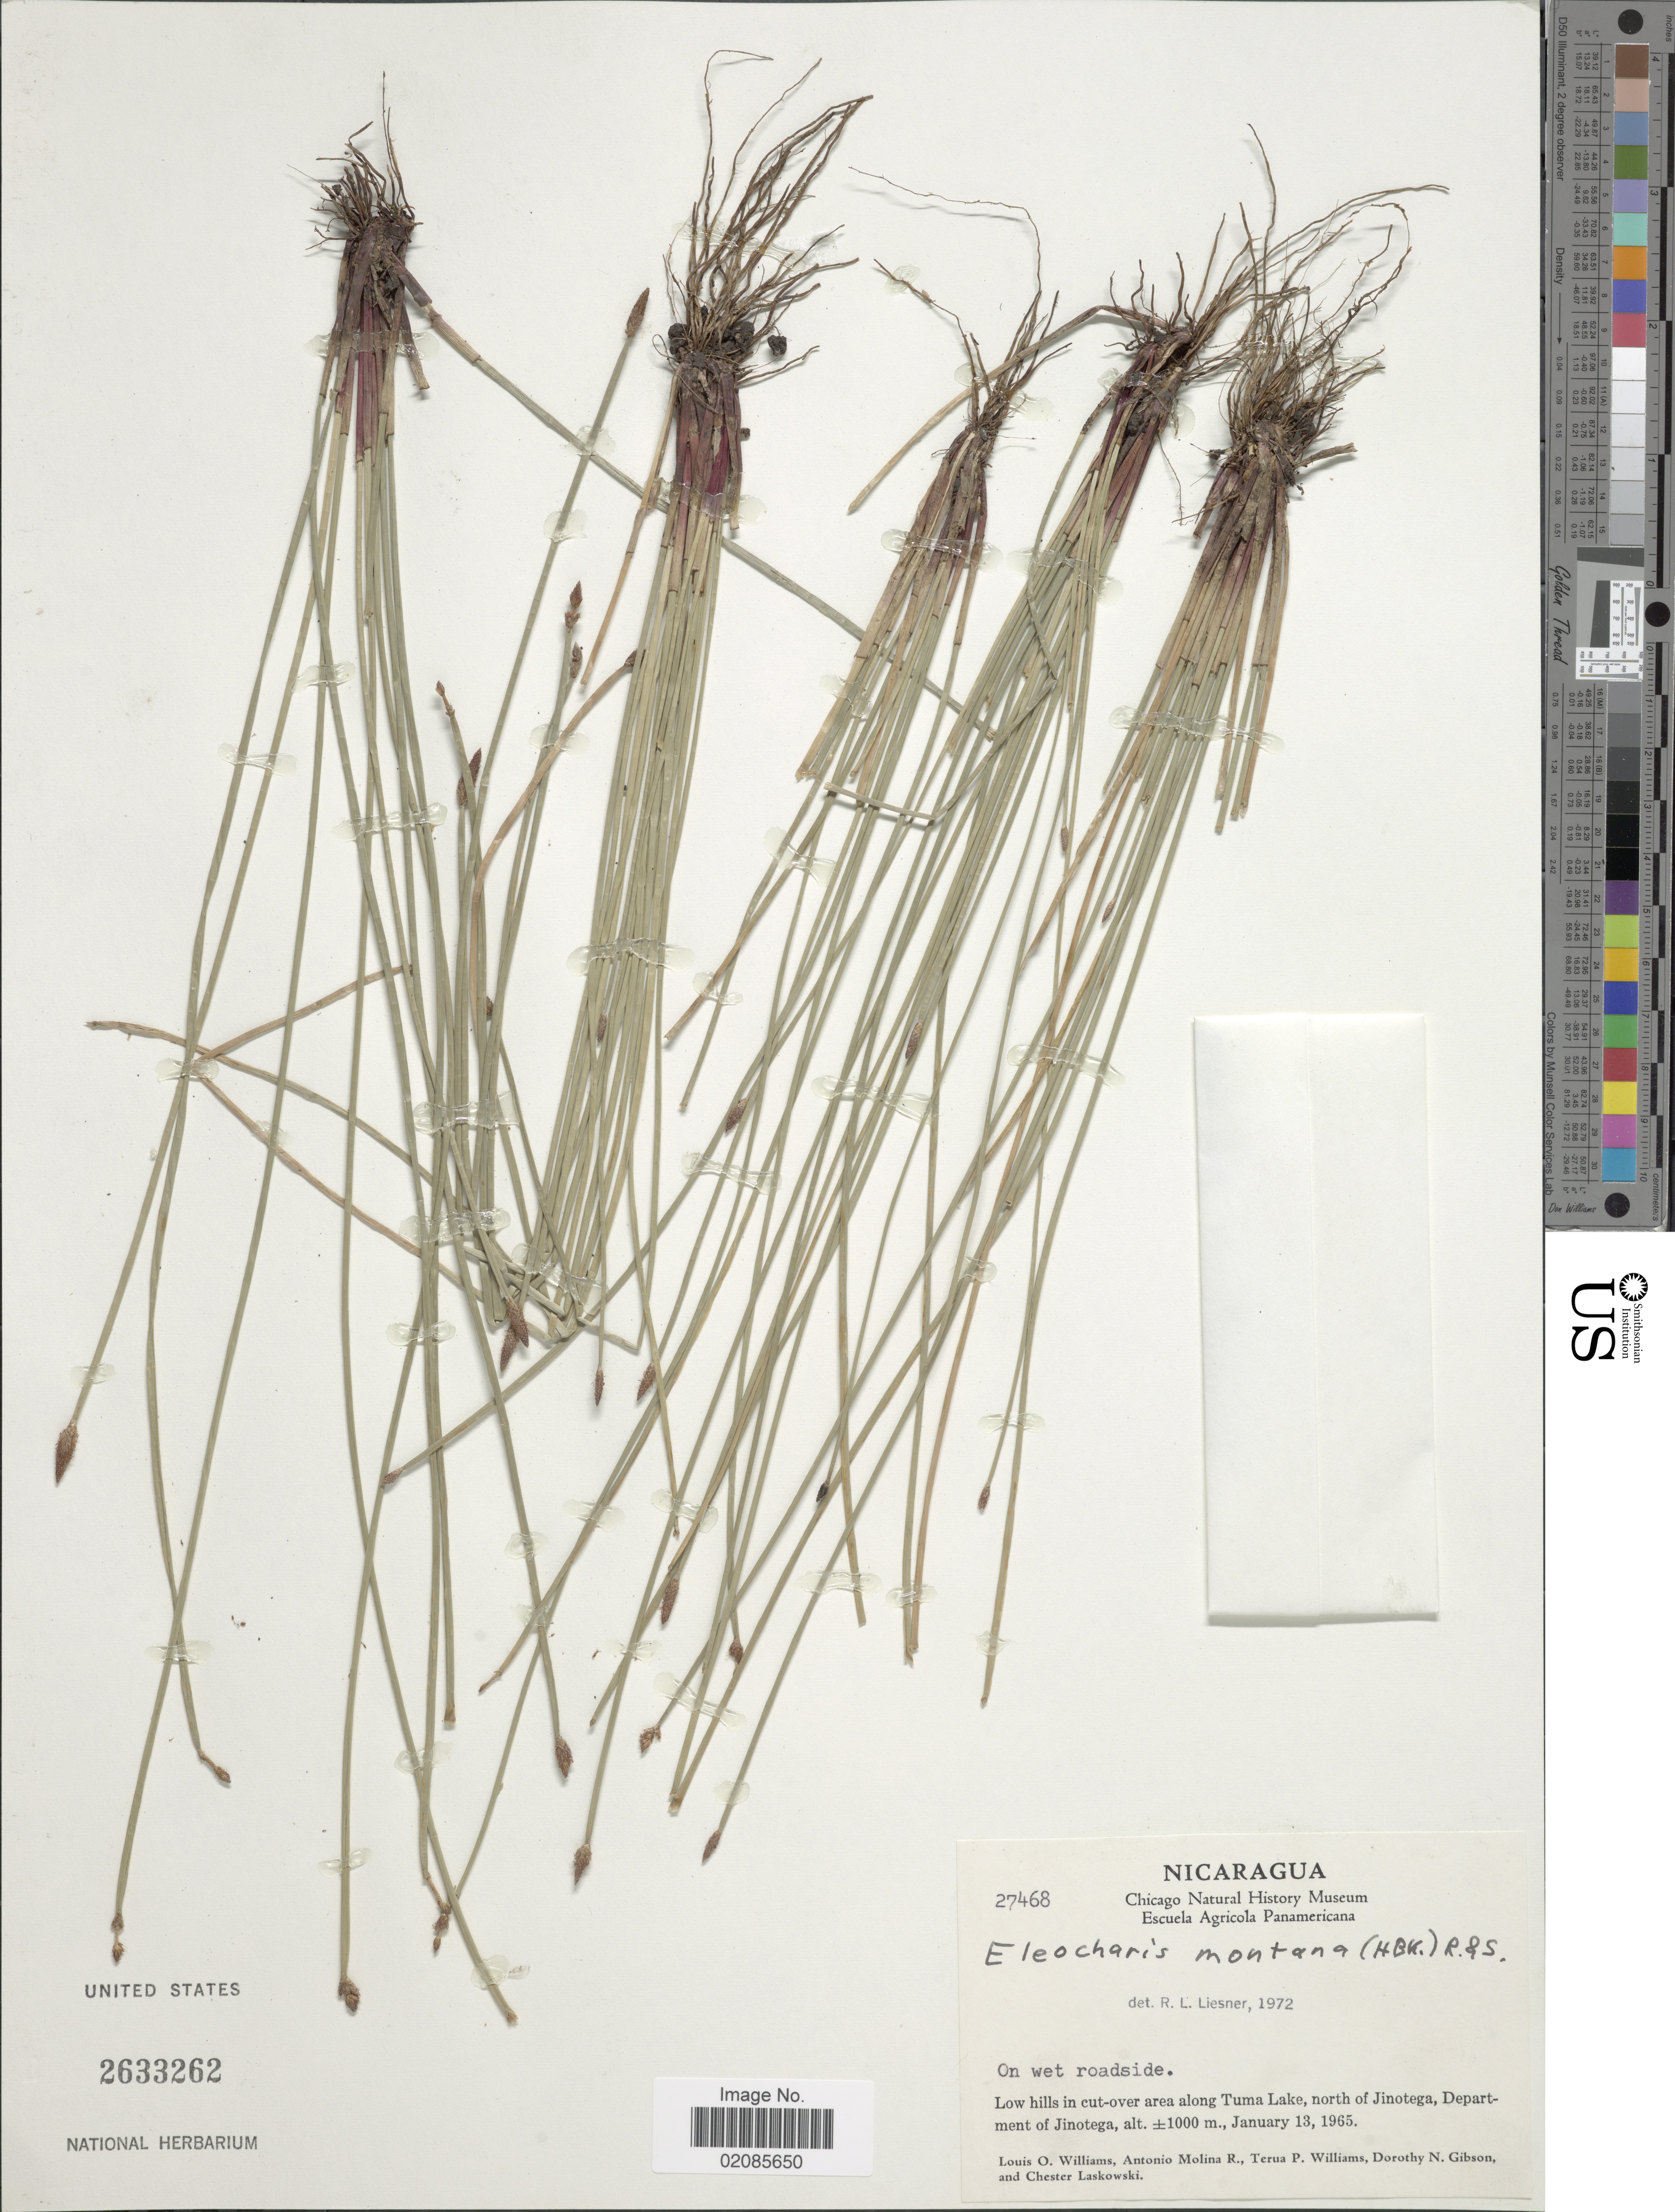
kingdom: Plantae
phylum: Tracheophyta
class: Liliopsida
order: Poales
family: Cyperaceae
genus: Eleocharis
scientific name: Eleocharis montana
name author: (Kunth) Roem. & Schult.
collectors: L. O. Williams, A. Molina R., T. Williams, D. N. Gibson & C. Laskowski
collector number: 27468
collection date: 1965-01-13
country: Nicaragua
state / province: Jinotega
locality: On wet roadside, low hills in cut-over area along Tuma Lake, north of Jinotega.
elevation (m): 1000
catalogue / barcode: US 2633262